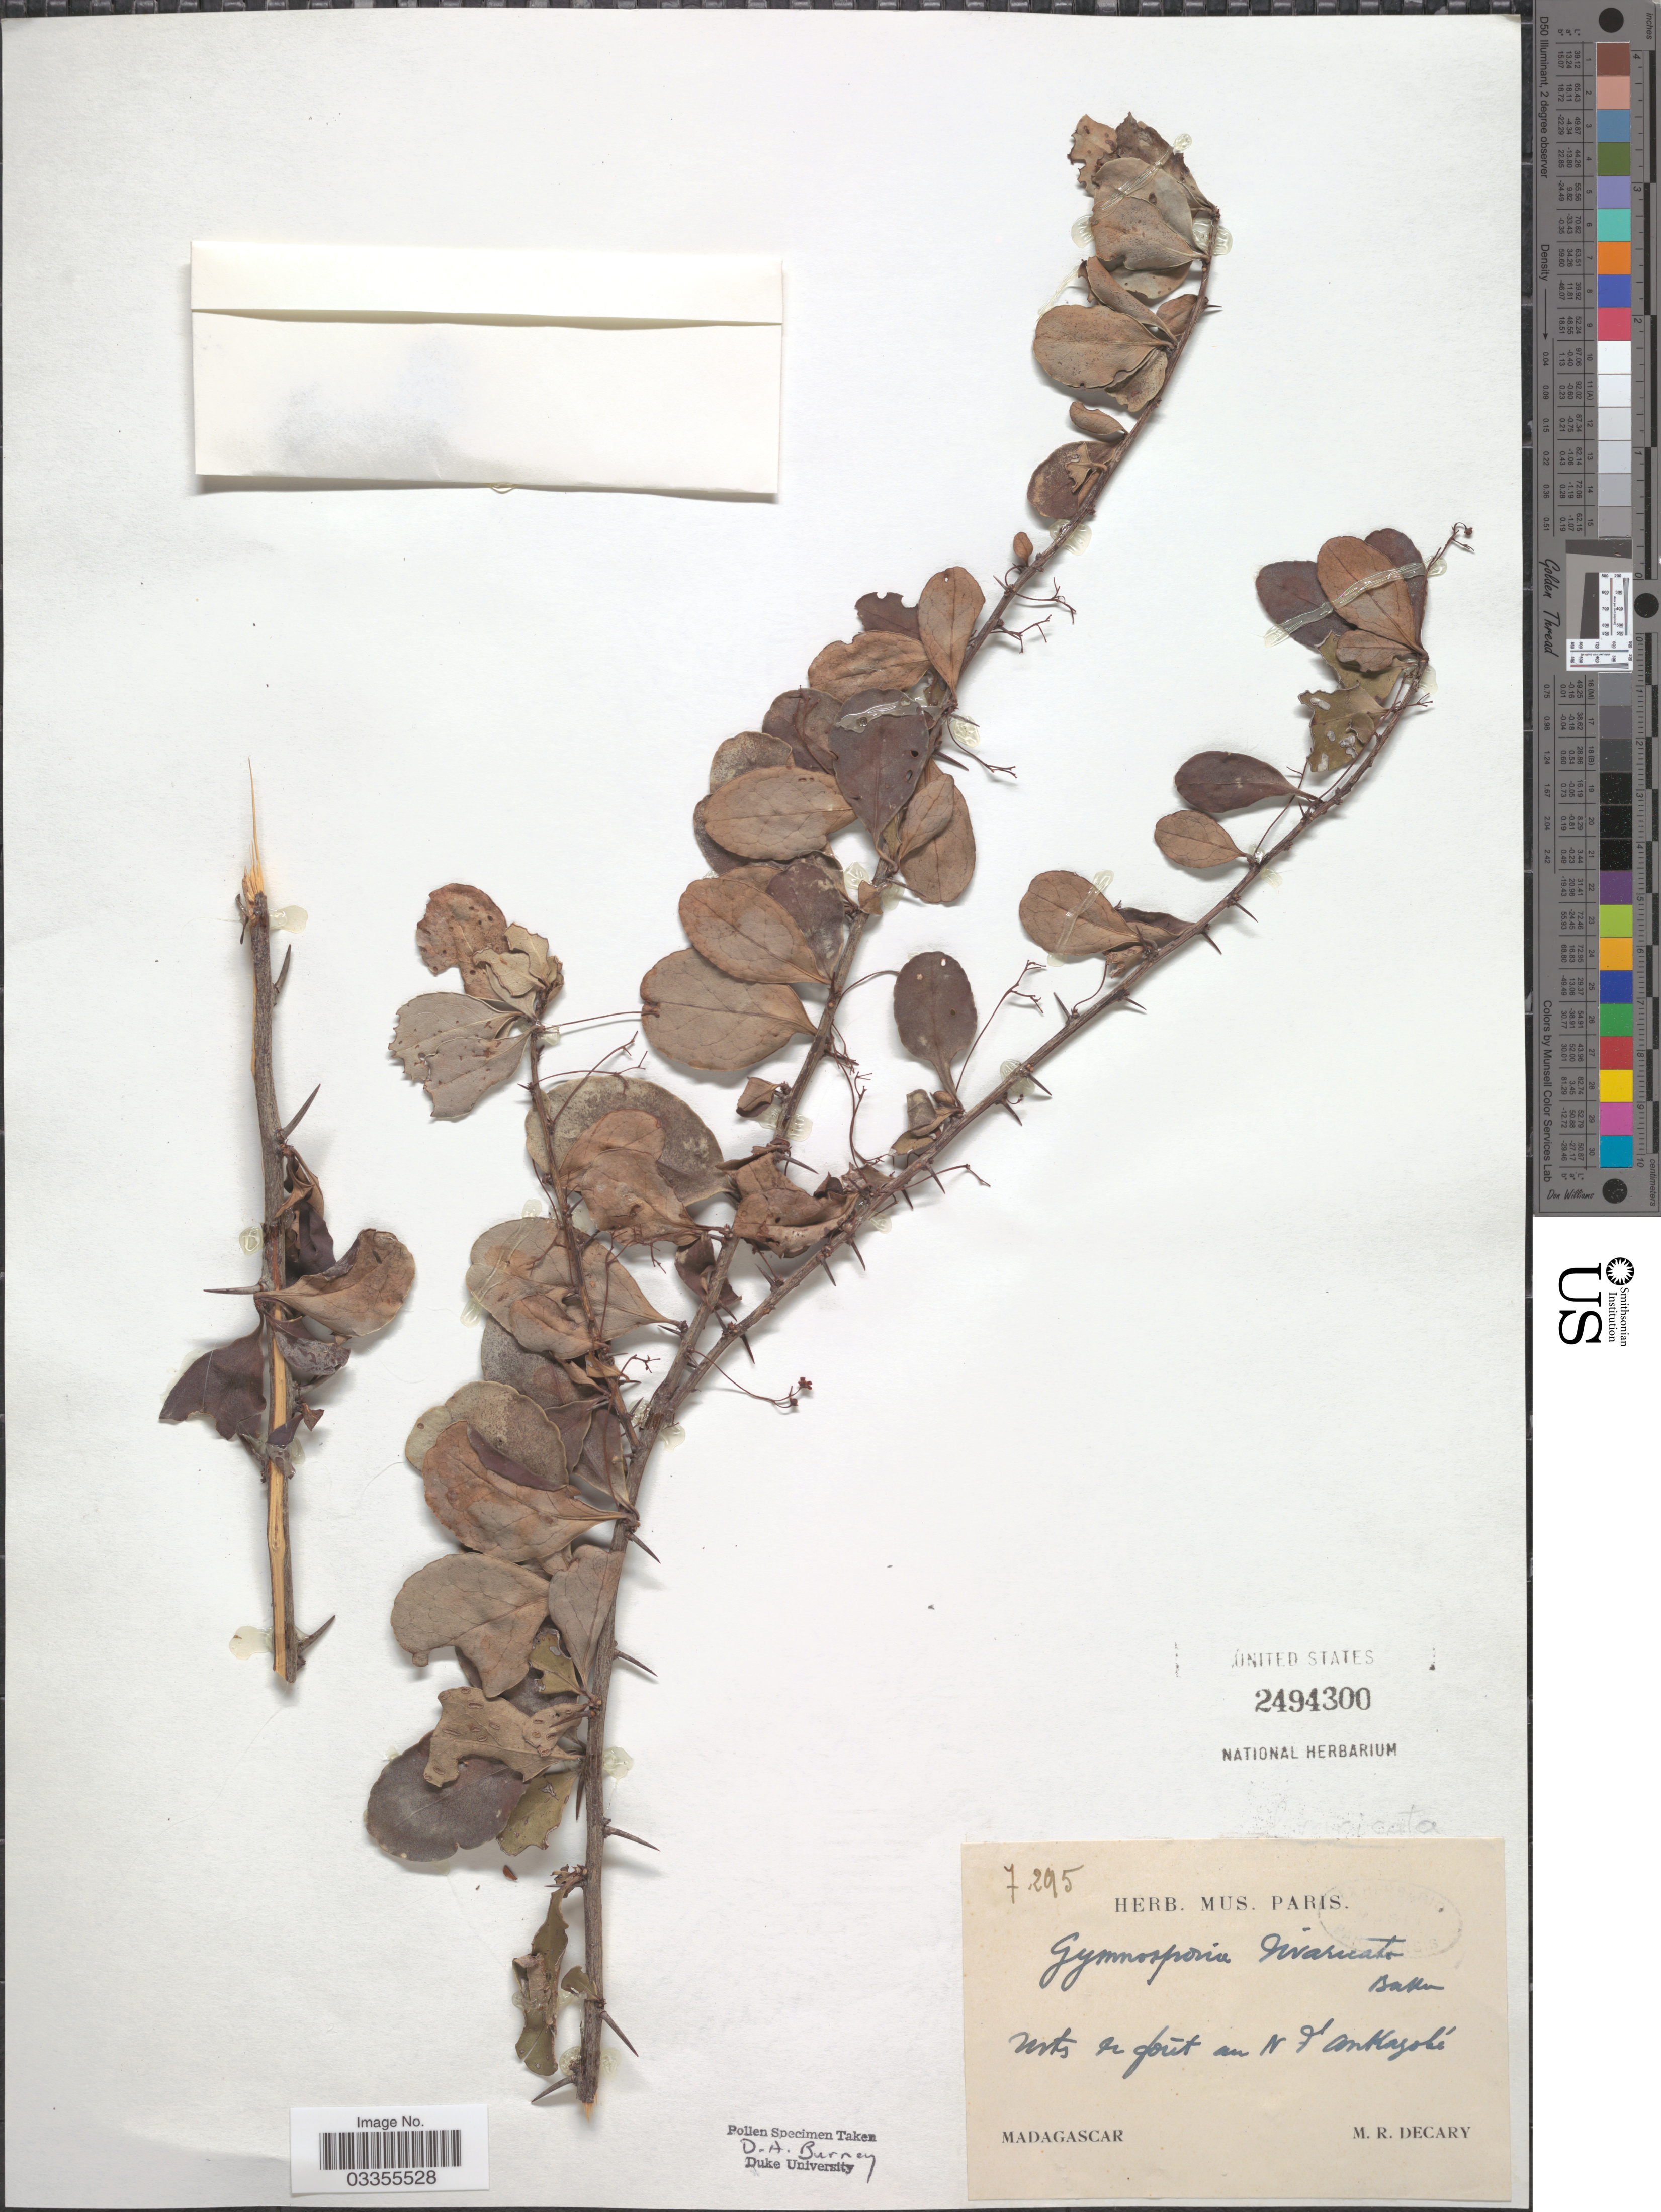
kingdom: Plantae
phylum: Tracheophyta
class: Magnoliopsida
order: Celastrales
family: Celastraceae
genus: Gymnosporia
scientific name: Gymnosporia divaricata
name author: Baker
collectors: R. Decary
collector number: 7295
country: Madagascar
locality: Mts in forêt au N Ft. Ankazobe.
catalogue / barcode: US 2494300